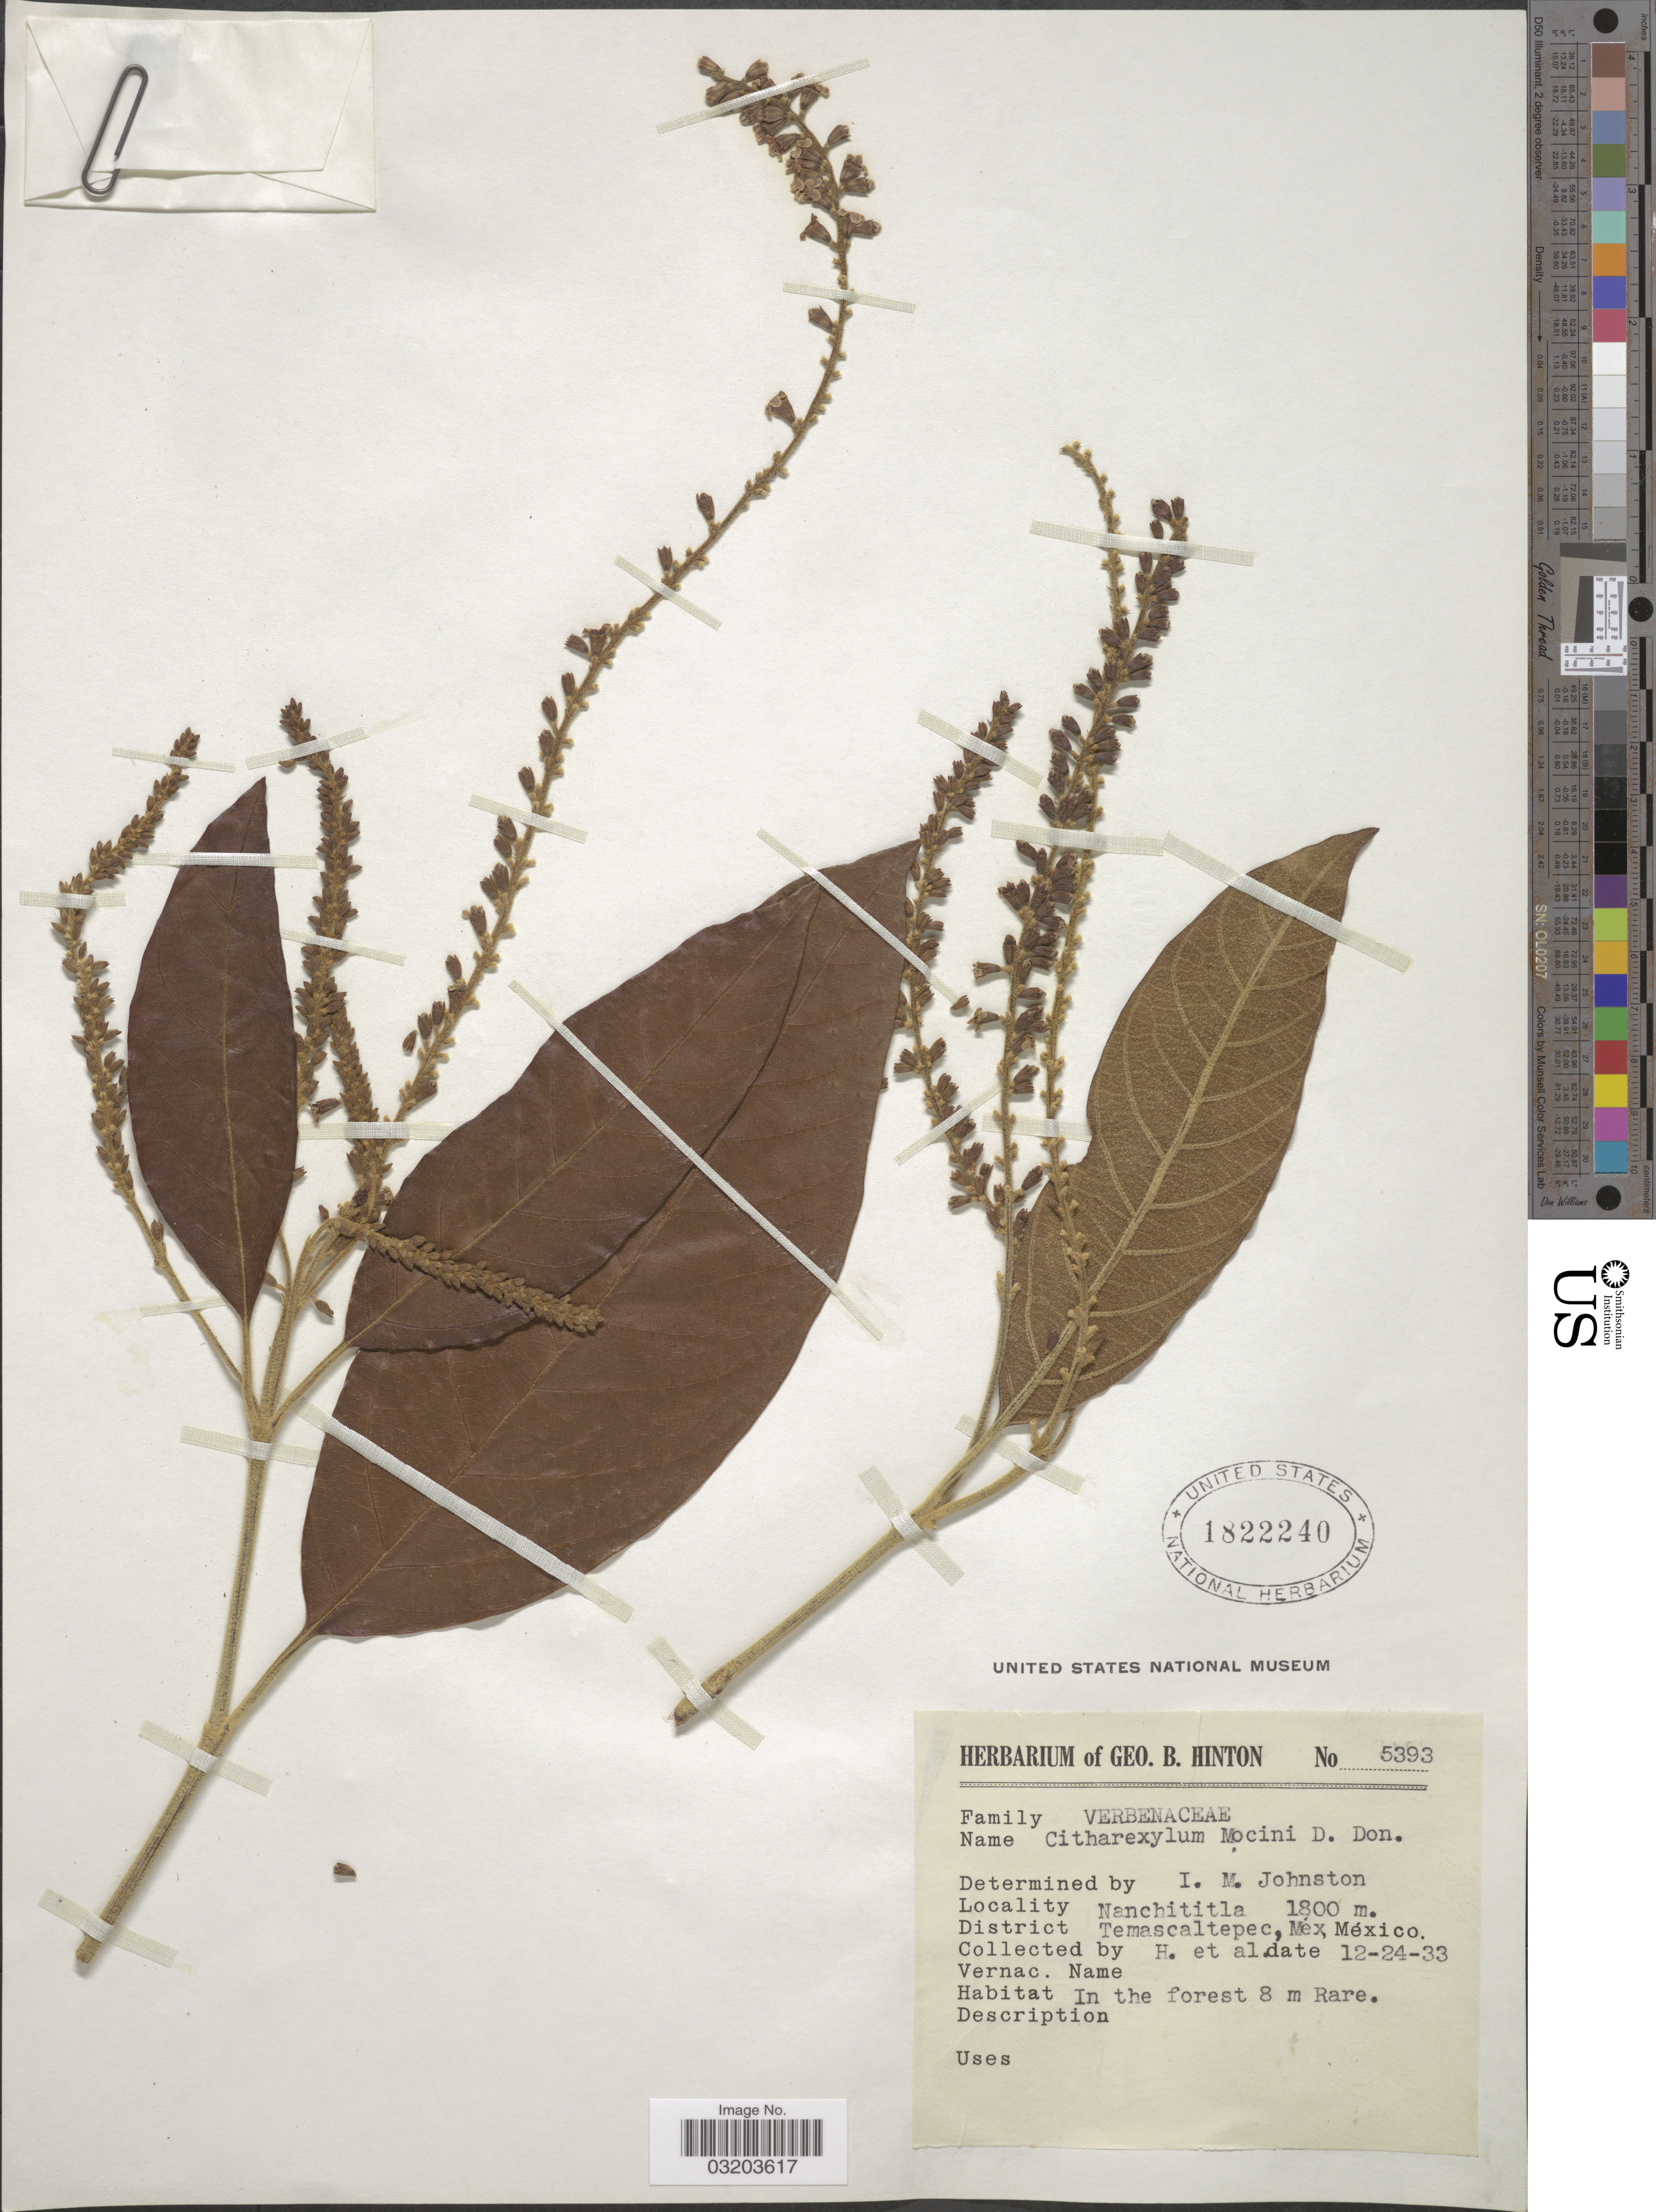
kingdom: Plantae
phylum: Tracheophyta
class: Magnoliopsida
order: Lamiales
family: Verbenaceae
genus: Citharexylum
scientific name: Citharexylum mocinoi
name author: D. Don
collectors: G. B. Hinton & et al.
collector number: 5393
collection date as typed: Transcribed d/m/y: 24/12/33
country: Mexico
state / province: México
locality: Nanchititla. District Temascaltepec, Méx. In forest.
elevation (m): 1800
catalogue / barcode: US 1822240